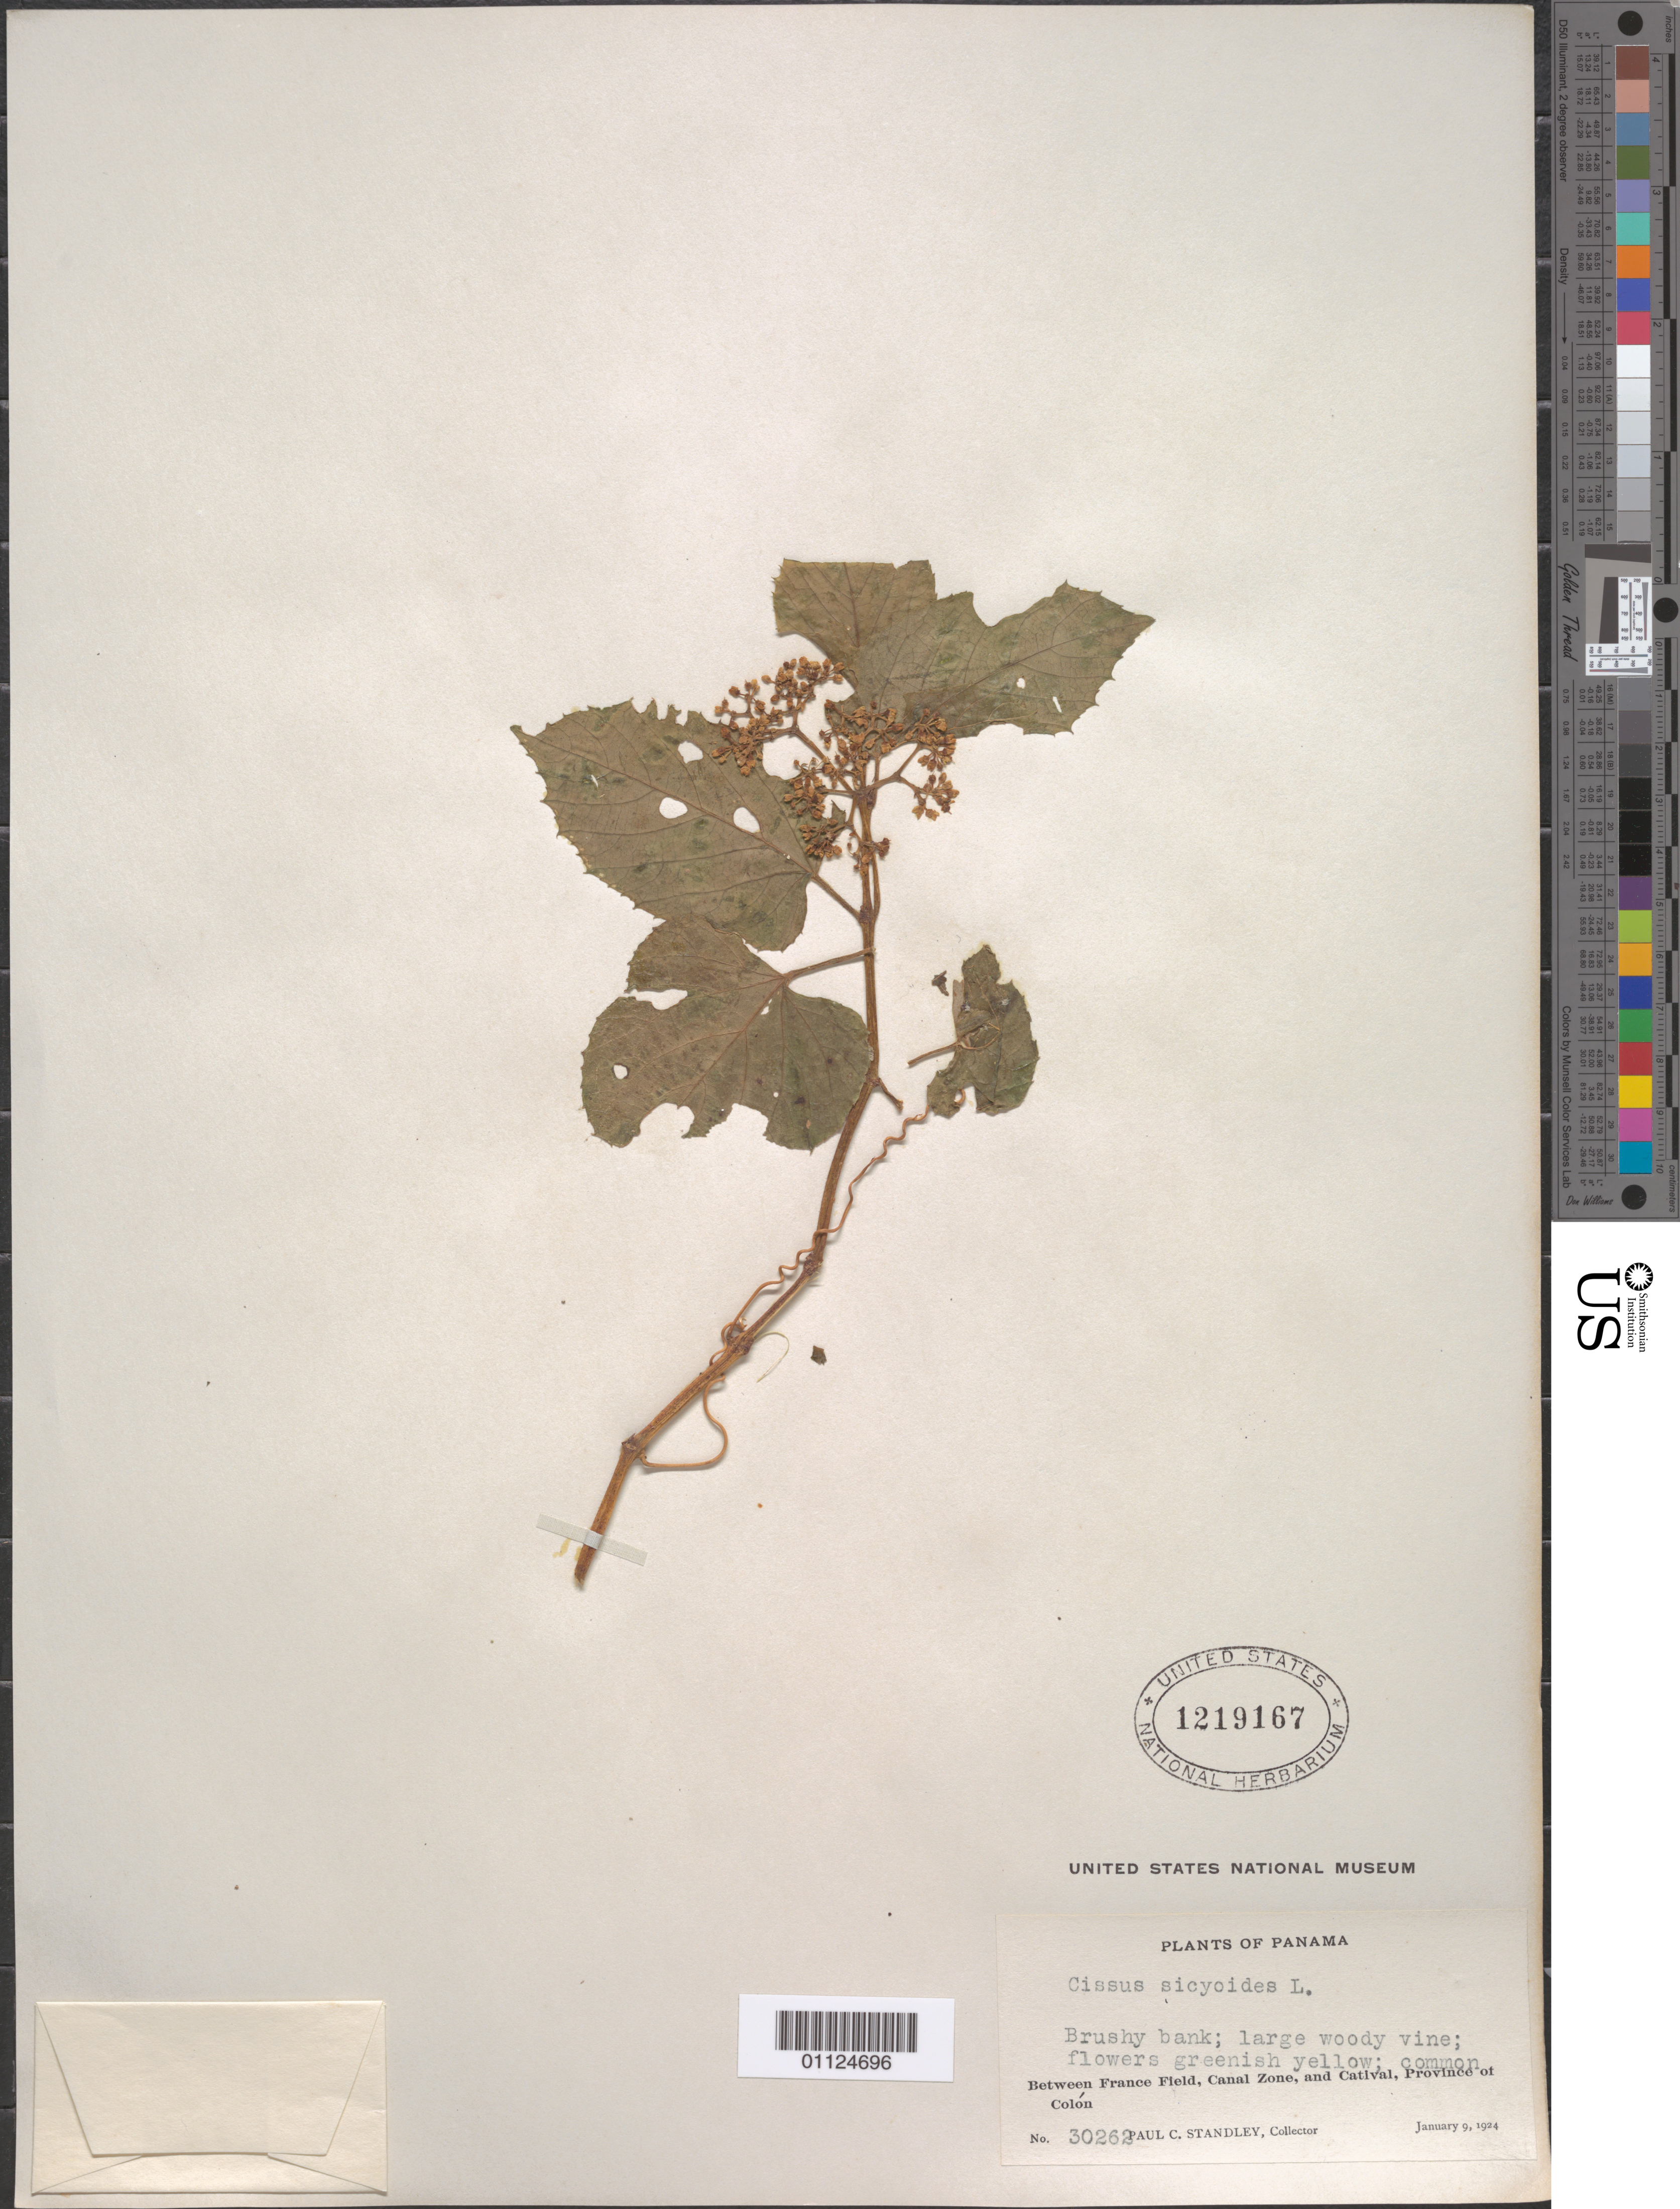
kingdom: Plantae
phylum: Tracheophyta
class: Magnoliopsida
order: Vitales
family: Vitaceae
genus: Cissus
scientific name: Cissus verticillata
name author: (L.) Nicolson & C.E. Jarvis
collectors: P. C. Standley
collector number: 30262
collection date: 1924-01-09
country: Panama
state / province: Colón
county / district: Canal Zone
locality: Between France Field, Catival.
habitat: Brushy bank, large woody vine.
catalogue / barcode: US 1219167